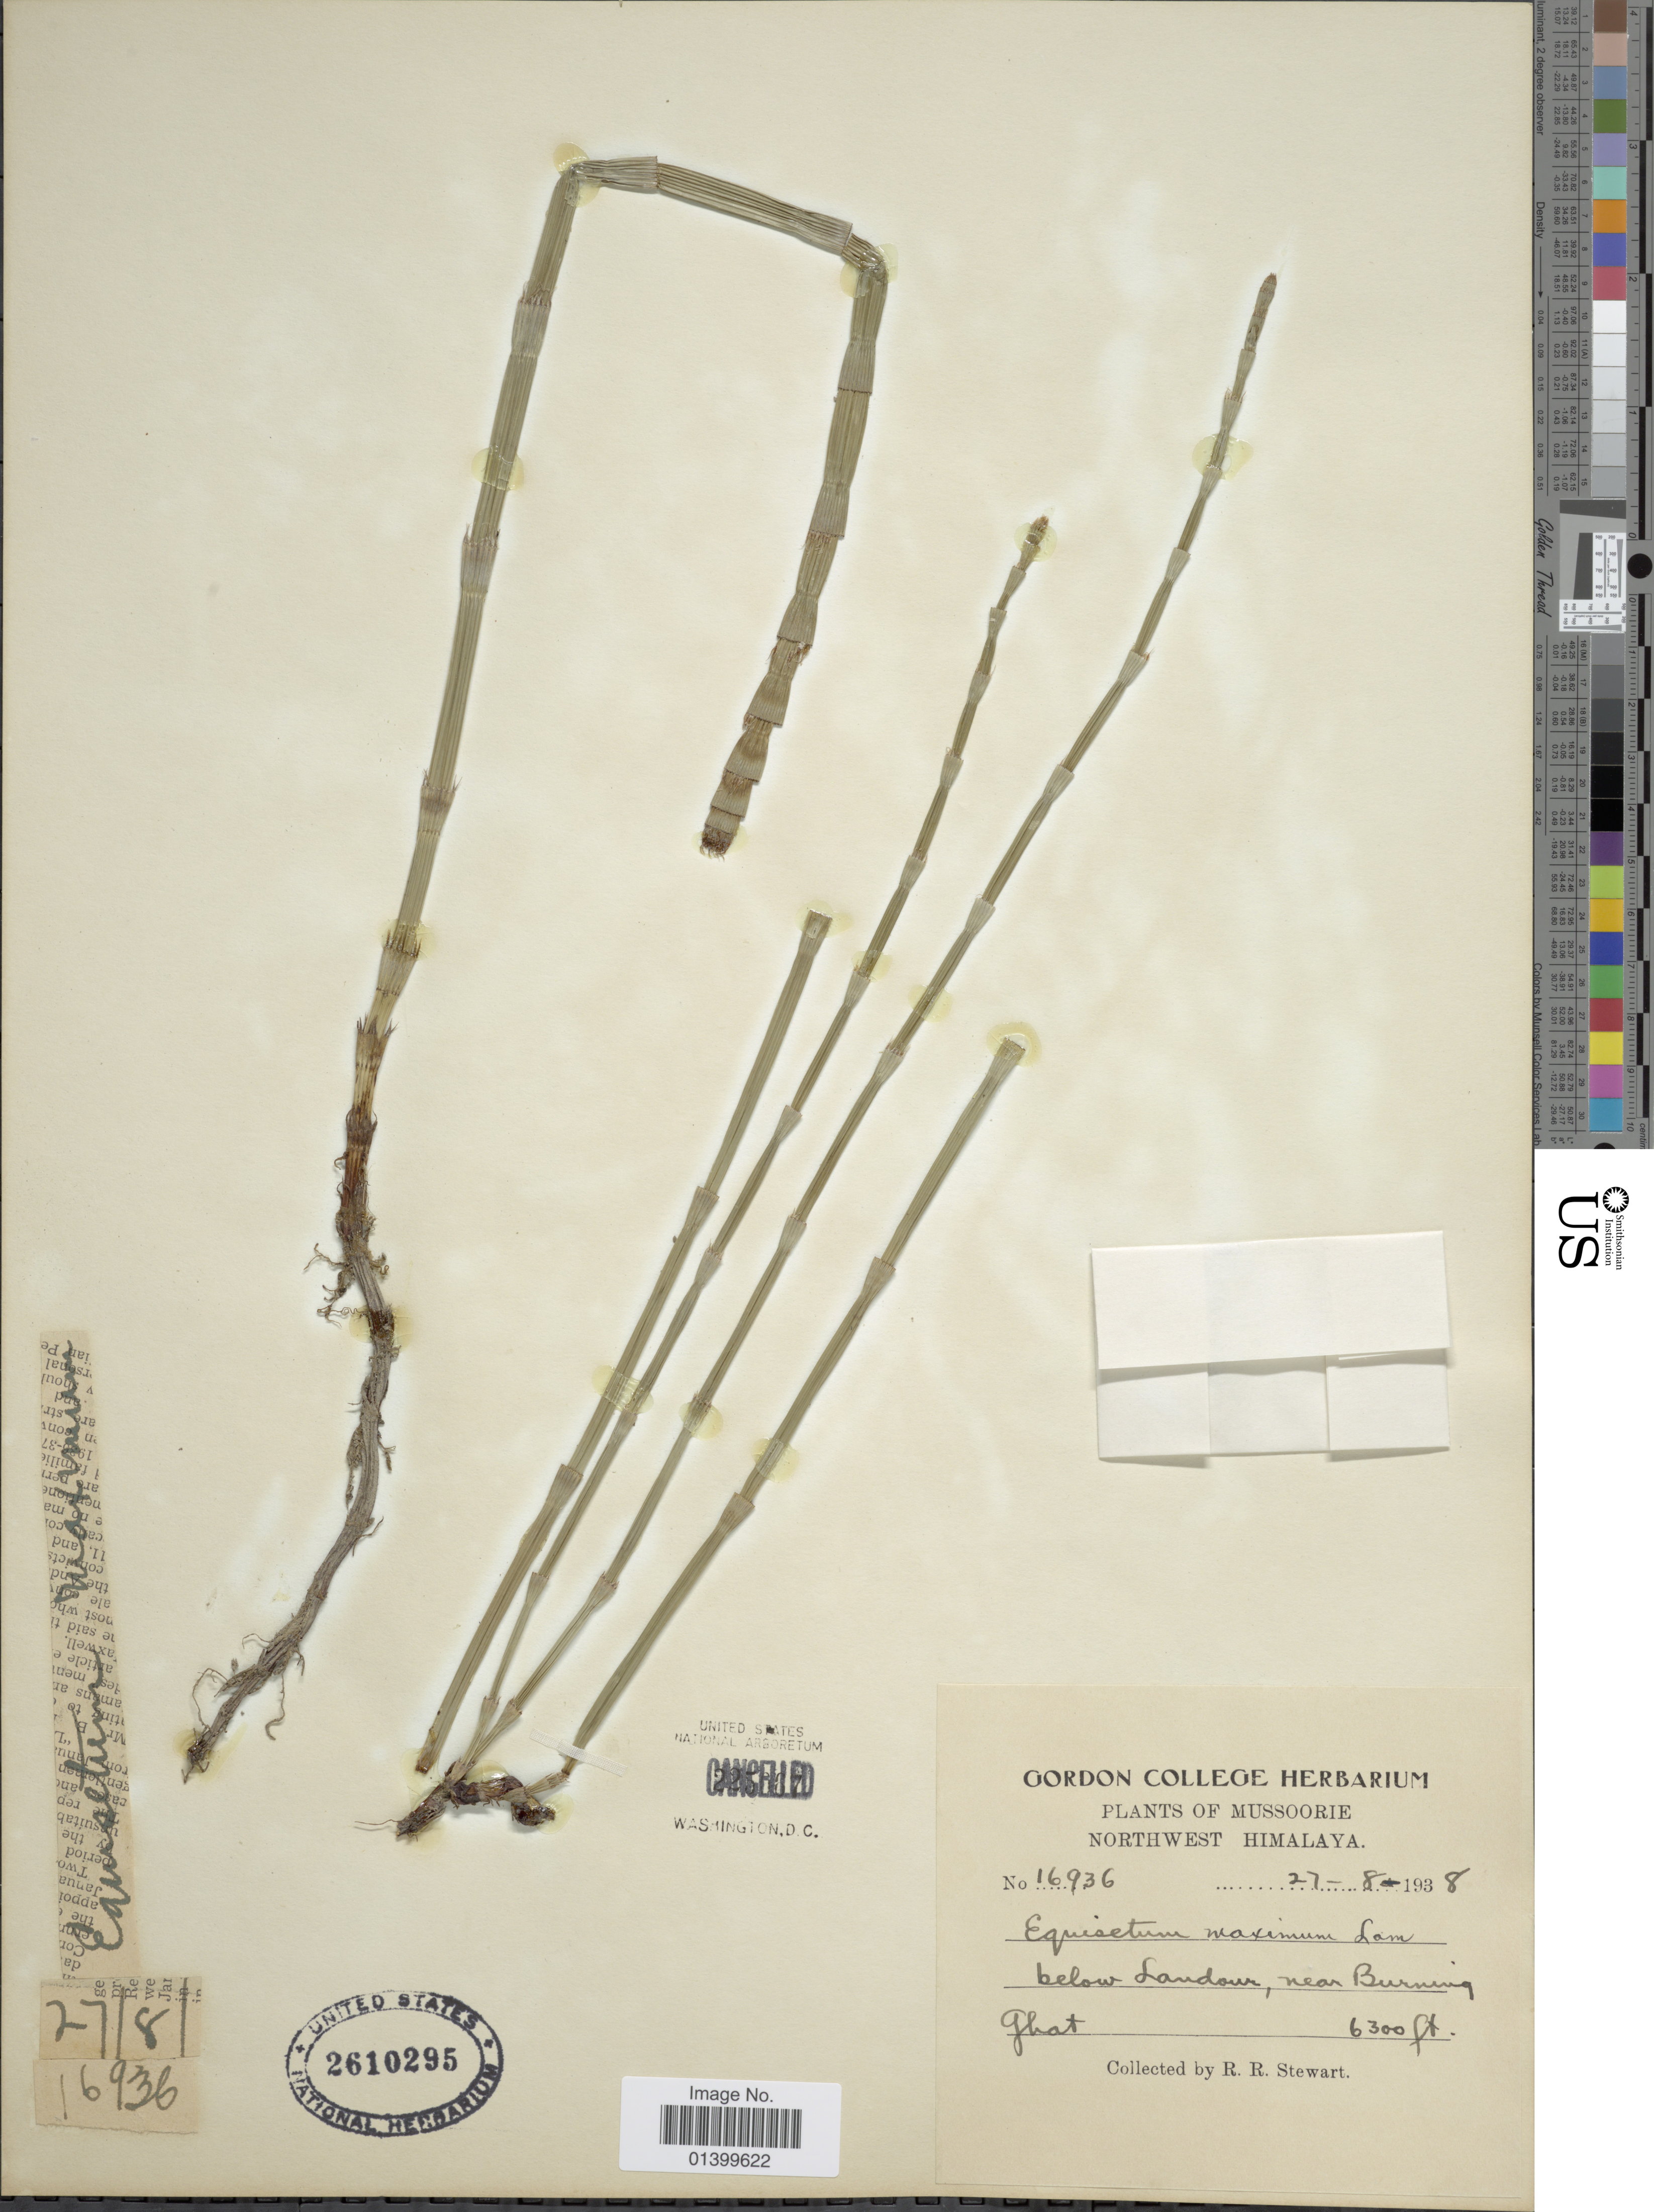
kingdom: Plantae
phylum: Tracheophyta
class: Polypodiopsida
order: Equisetales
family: Equisetaceae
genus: Equisetum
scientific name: Equisetum sp.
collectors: R. R. Stewart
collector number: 16936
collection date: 1938-08-27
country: India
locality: Plants of Mussoorie. Northwest Himalaya. Below Landour, near Burning, Ghat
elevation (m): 1920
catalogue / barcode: US 2610295